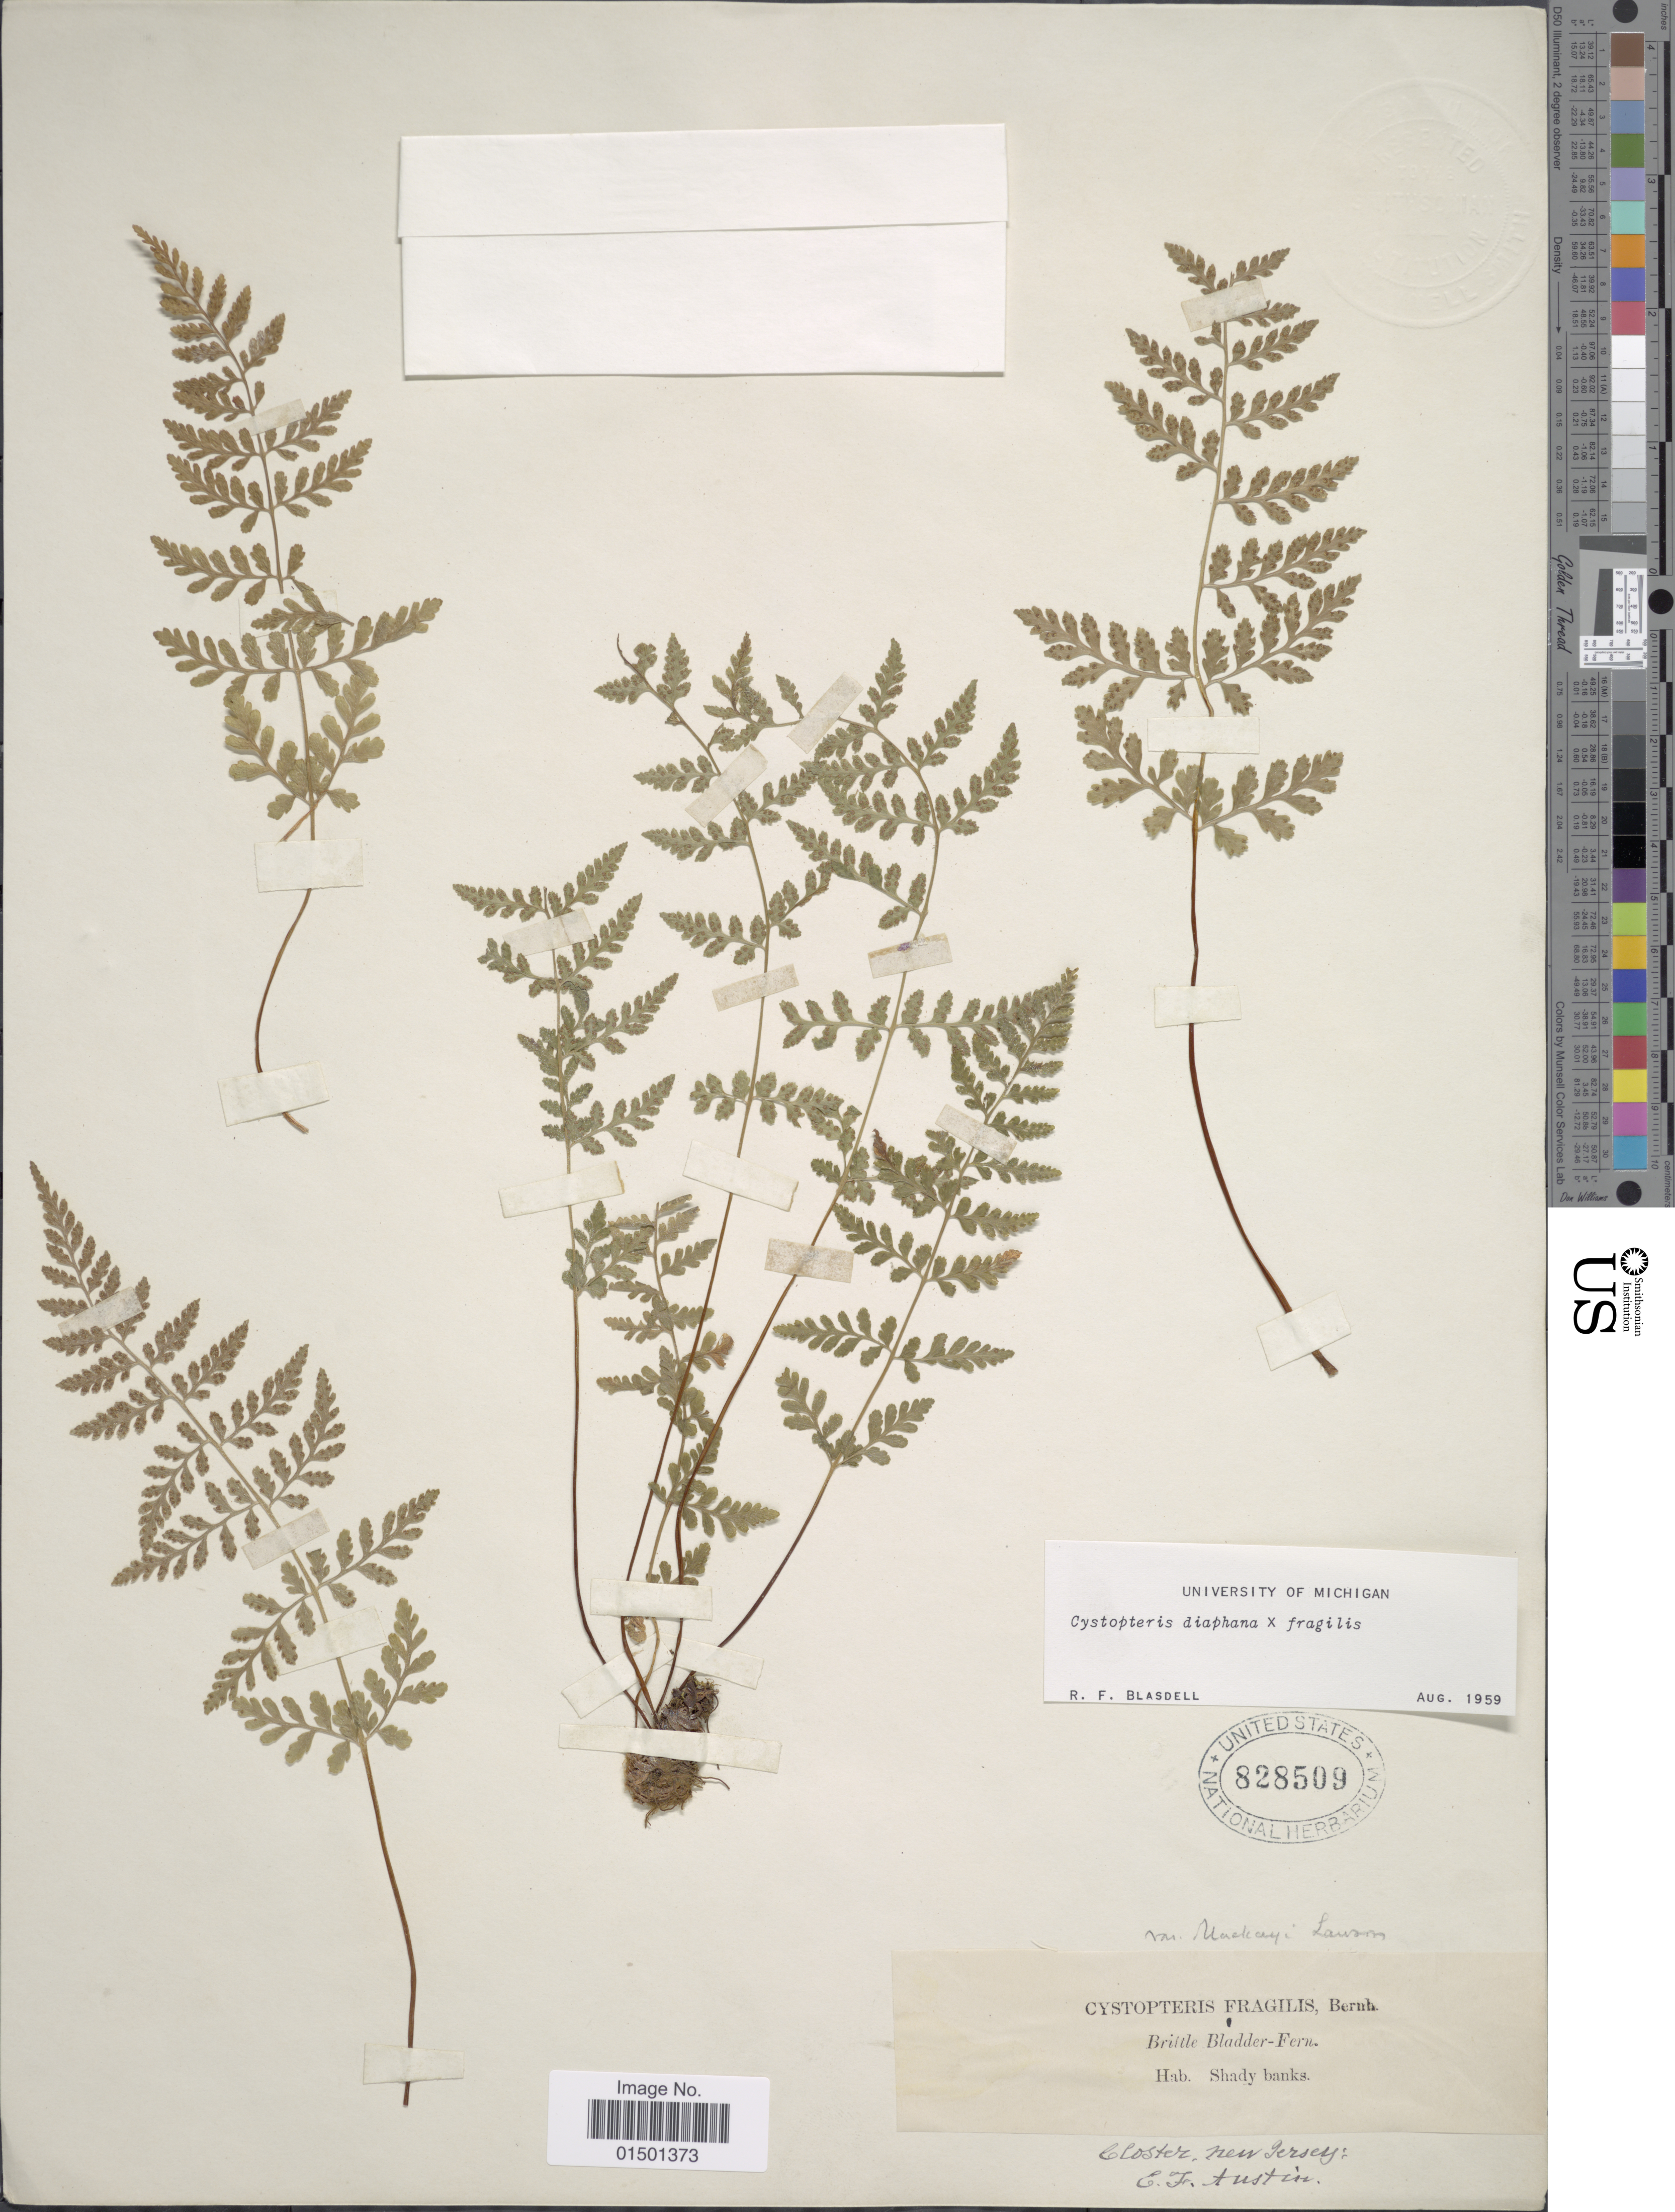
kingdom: Plantae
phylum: Tracheophyta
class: Polypodiopsida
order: Polypodiales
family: Cystopteridaceae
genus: Cystopteris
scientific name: Cystopteris diaphana x C. fragilis (L.) Bernh.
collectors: C. F. Austin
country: United States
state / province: New Jersey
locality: Closter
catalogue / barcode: US 828509